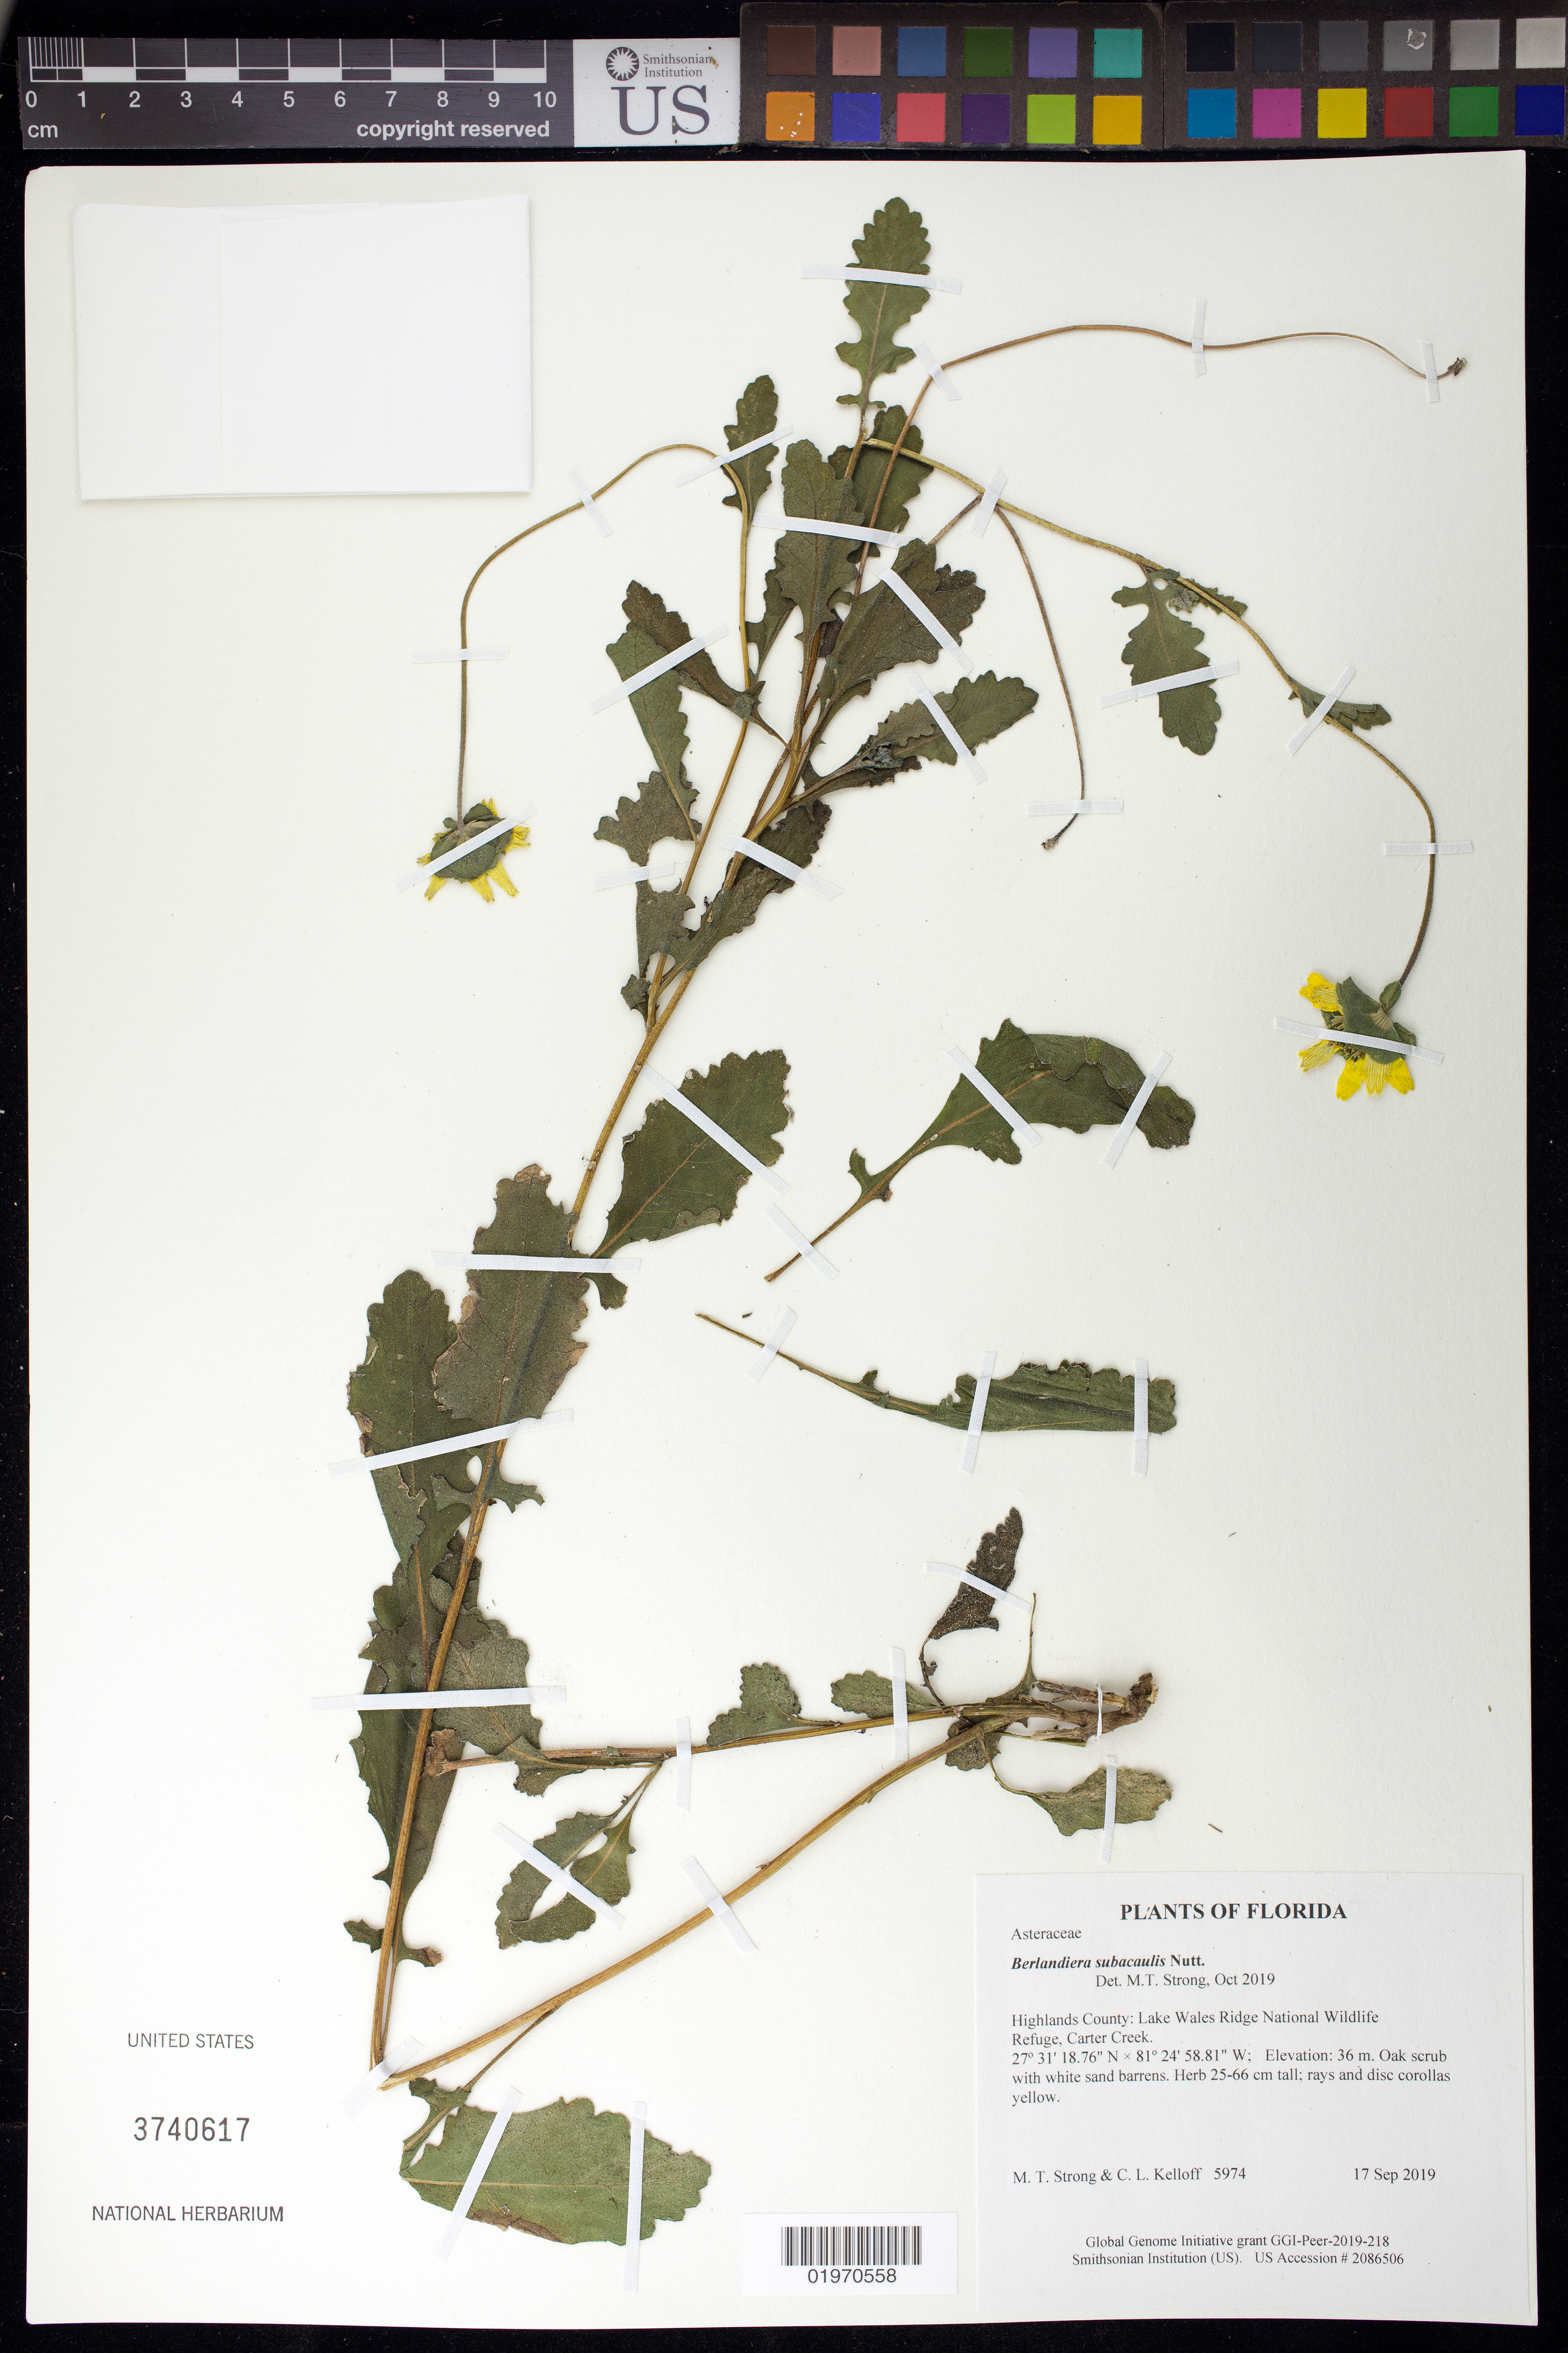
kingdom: Plantae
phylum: Tracheophyta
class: Magnoliopsida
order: Asterales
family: Asteraceae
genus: Berlandiera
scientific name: Berlandiera subacaulis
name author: Nutt.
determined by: Strong, Mark T., (BOT), Smithsonian Institution - National Museum of Natural History (UNITED STATES)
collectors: M. T. Strong & C. L. Kelloff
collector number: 5974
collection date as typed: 17 Sep 2019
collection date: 2019-09-17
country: United States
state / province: Florida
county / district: Highlands County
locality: Lake Wales Ridge National Wildlife Refuge, Carter Creek.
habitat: Oak scrub with white sand barrens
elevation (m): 36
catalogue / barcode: US 3740617